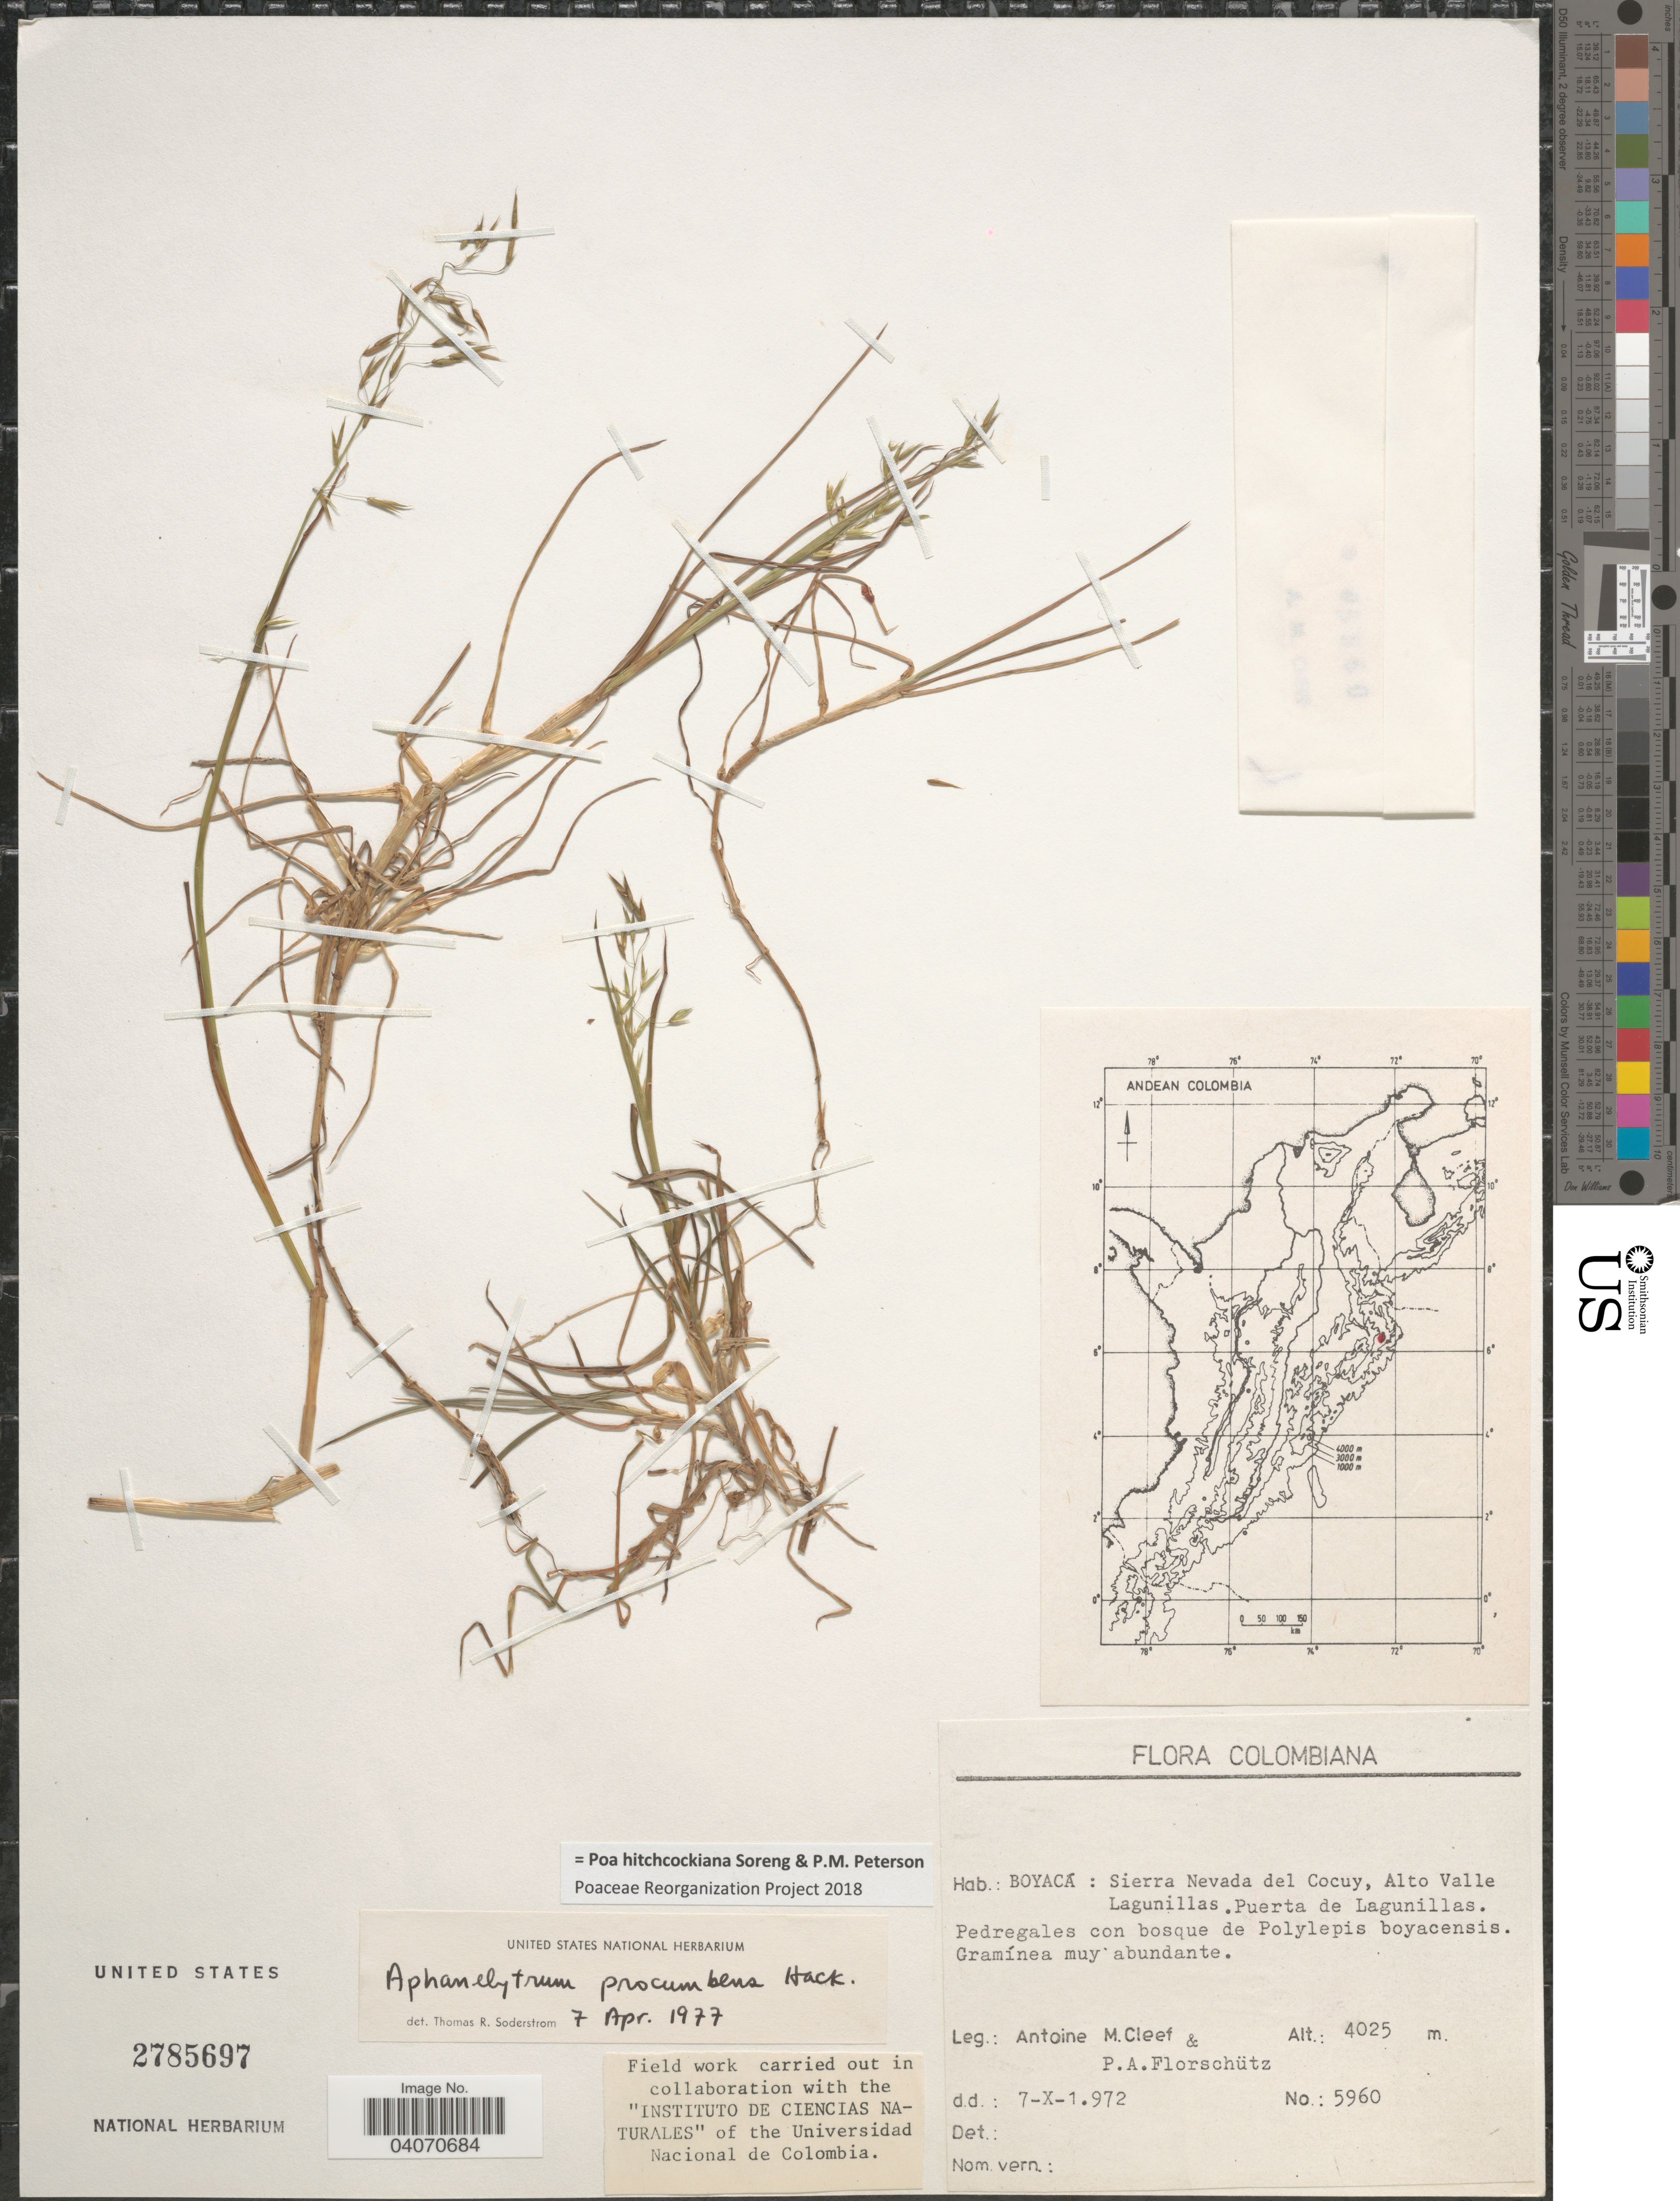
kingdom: Plantae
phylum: Tracheophyta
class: Liliopsida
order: Poales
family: Poaceae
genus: Poa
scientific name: Poa hitchcockiana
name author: Soreng & P.M. Peterson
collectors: A. M. Cleef & P. Florschütz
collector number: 5960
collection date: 1972-10-07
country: Colombia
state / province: Boyacá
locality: Sierra Nevada del Cocuy, Alto Valle Lagunillas. Puerta de Lagunillas.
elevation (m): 4025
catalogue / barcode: US 2785697